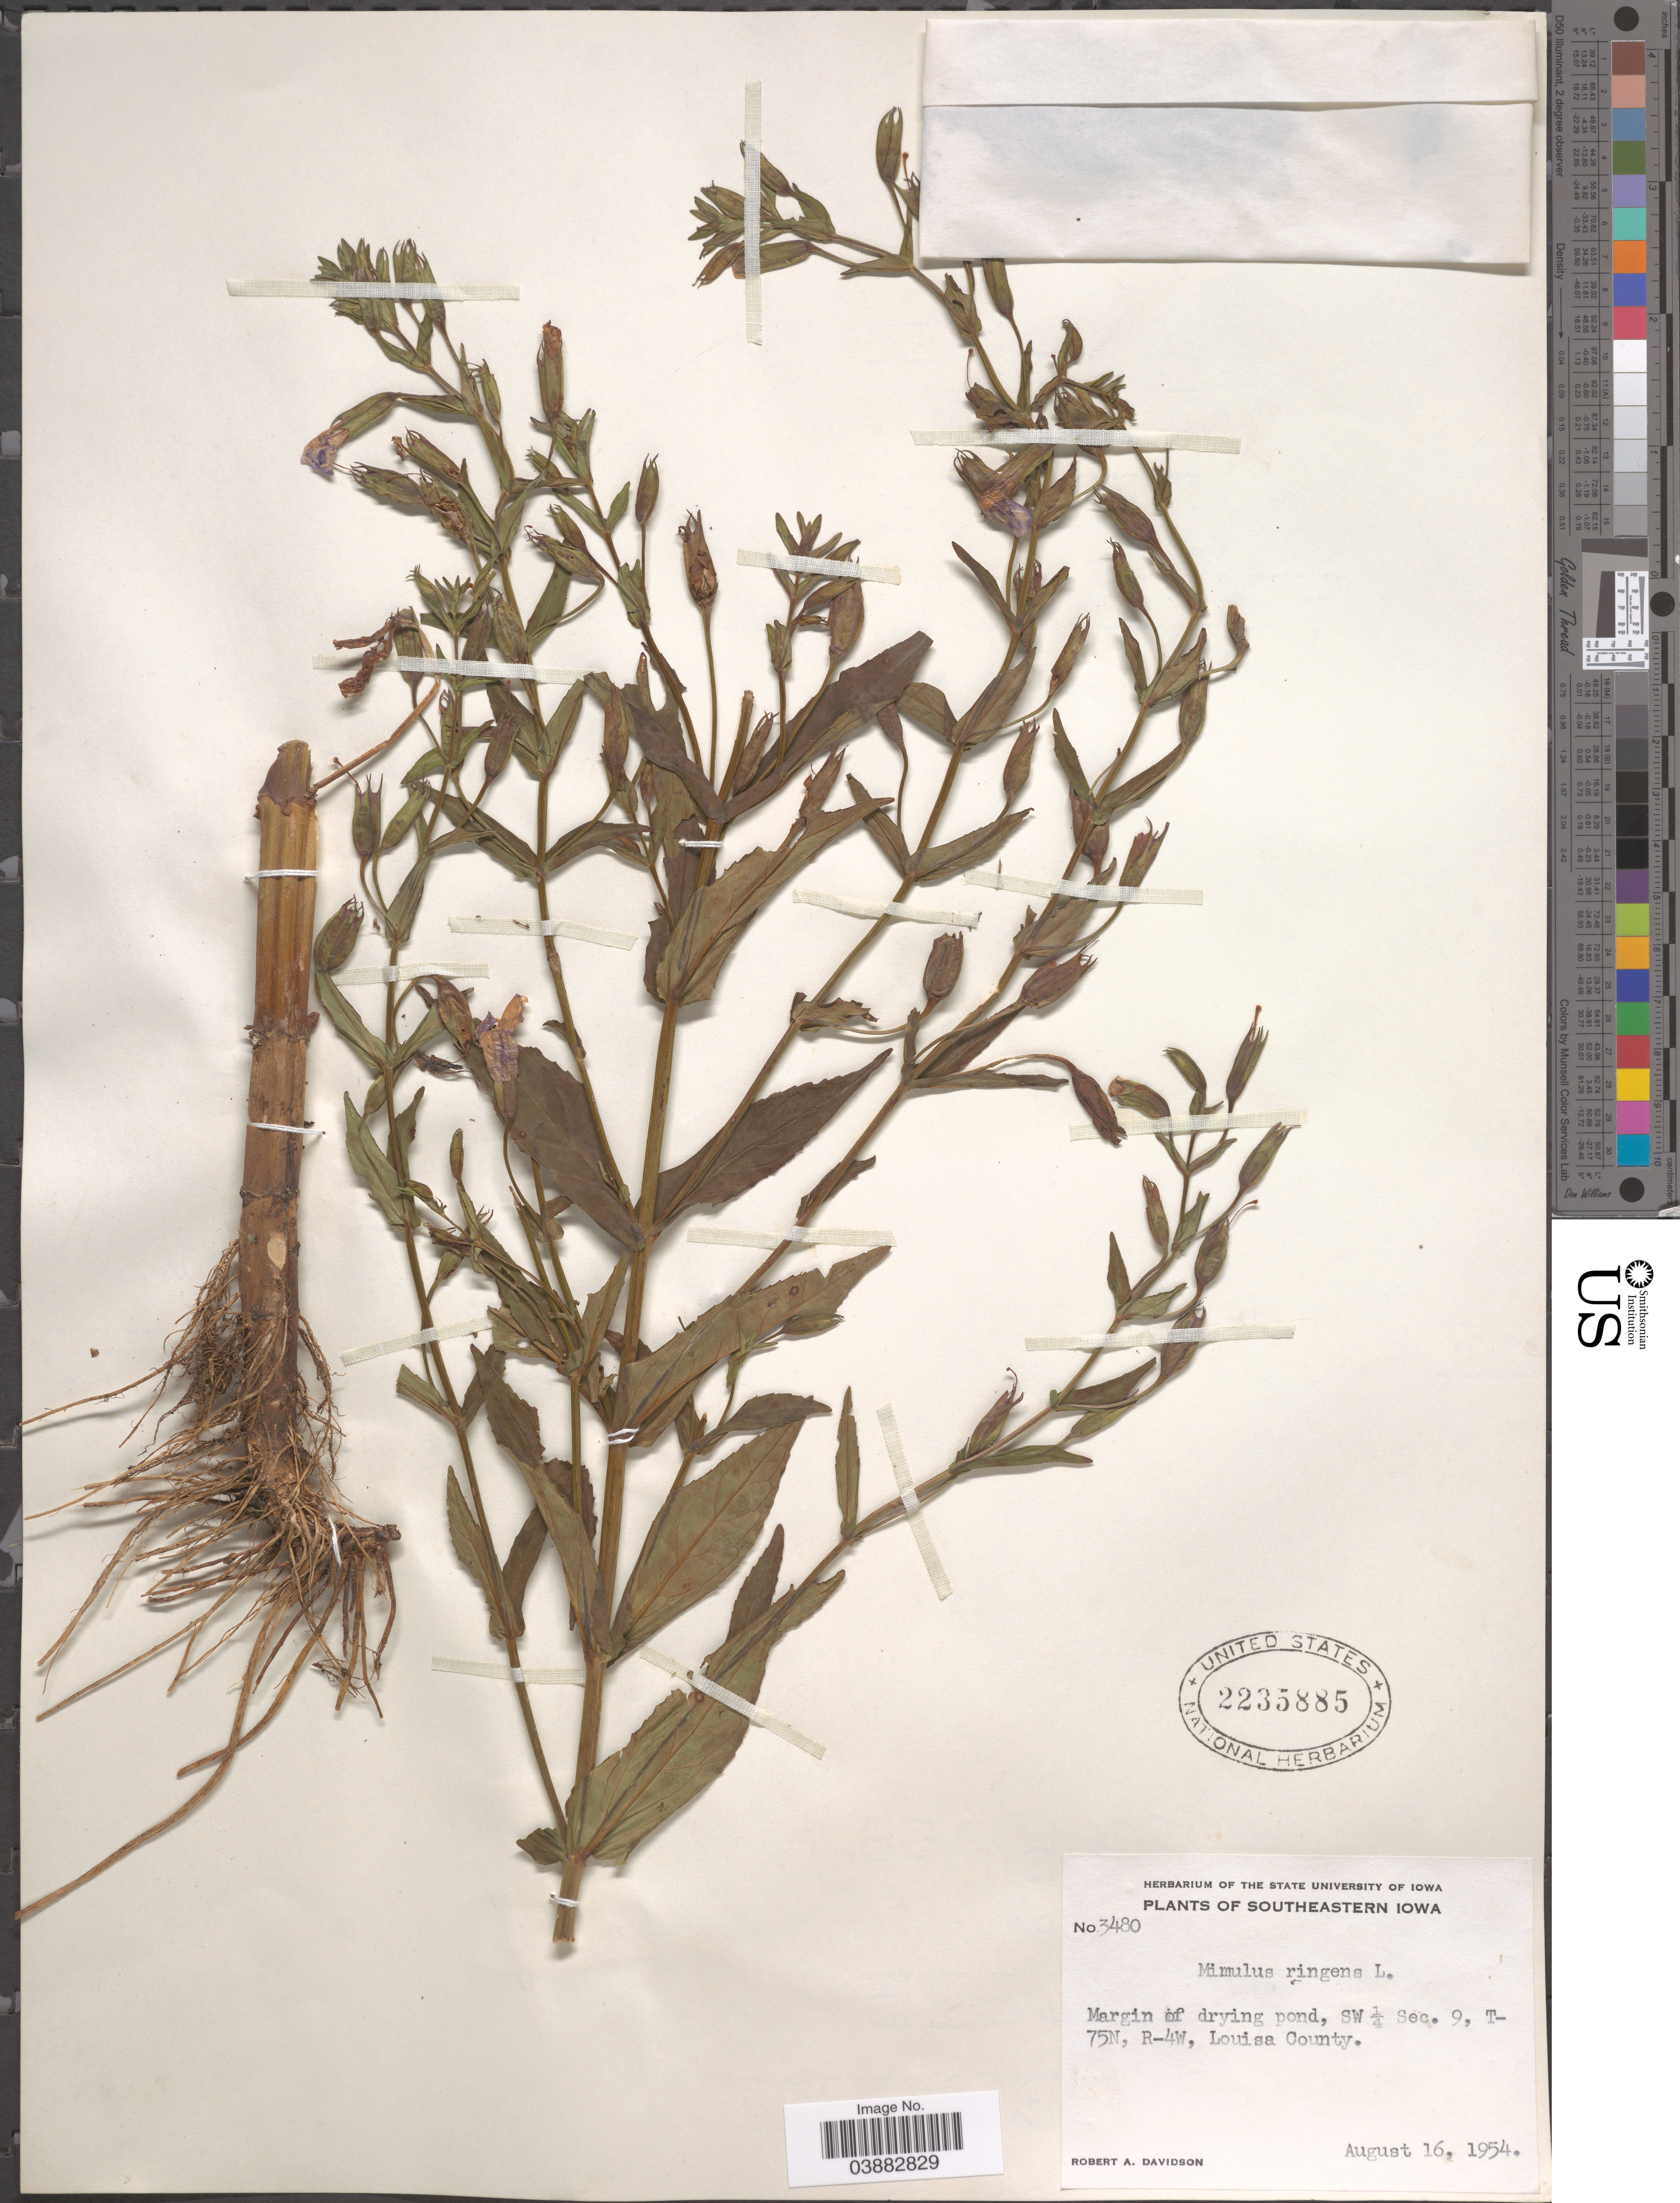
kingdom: Plantae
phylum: Tracheophyta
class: Magnoliopsida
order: Lamiales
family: Phrymaceae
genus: Mimulus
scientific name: Mimulus ringens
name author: L.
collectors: R. A. Davidson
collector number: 3480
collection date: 1954-08-16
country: United States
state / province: Iowa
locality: Southeastern Iowa. Margin of drying pond, SW ¼ Sec. 9, T-75N, R-4W, Louisa County.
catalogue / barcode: US 2235885